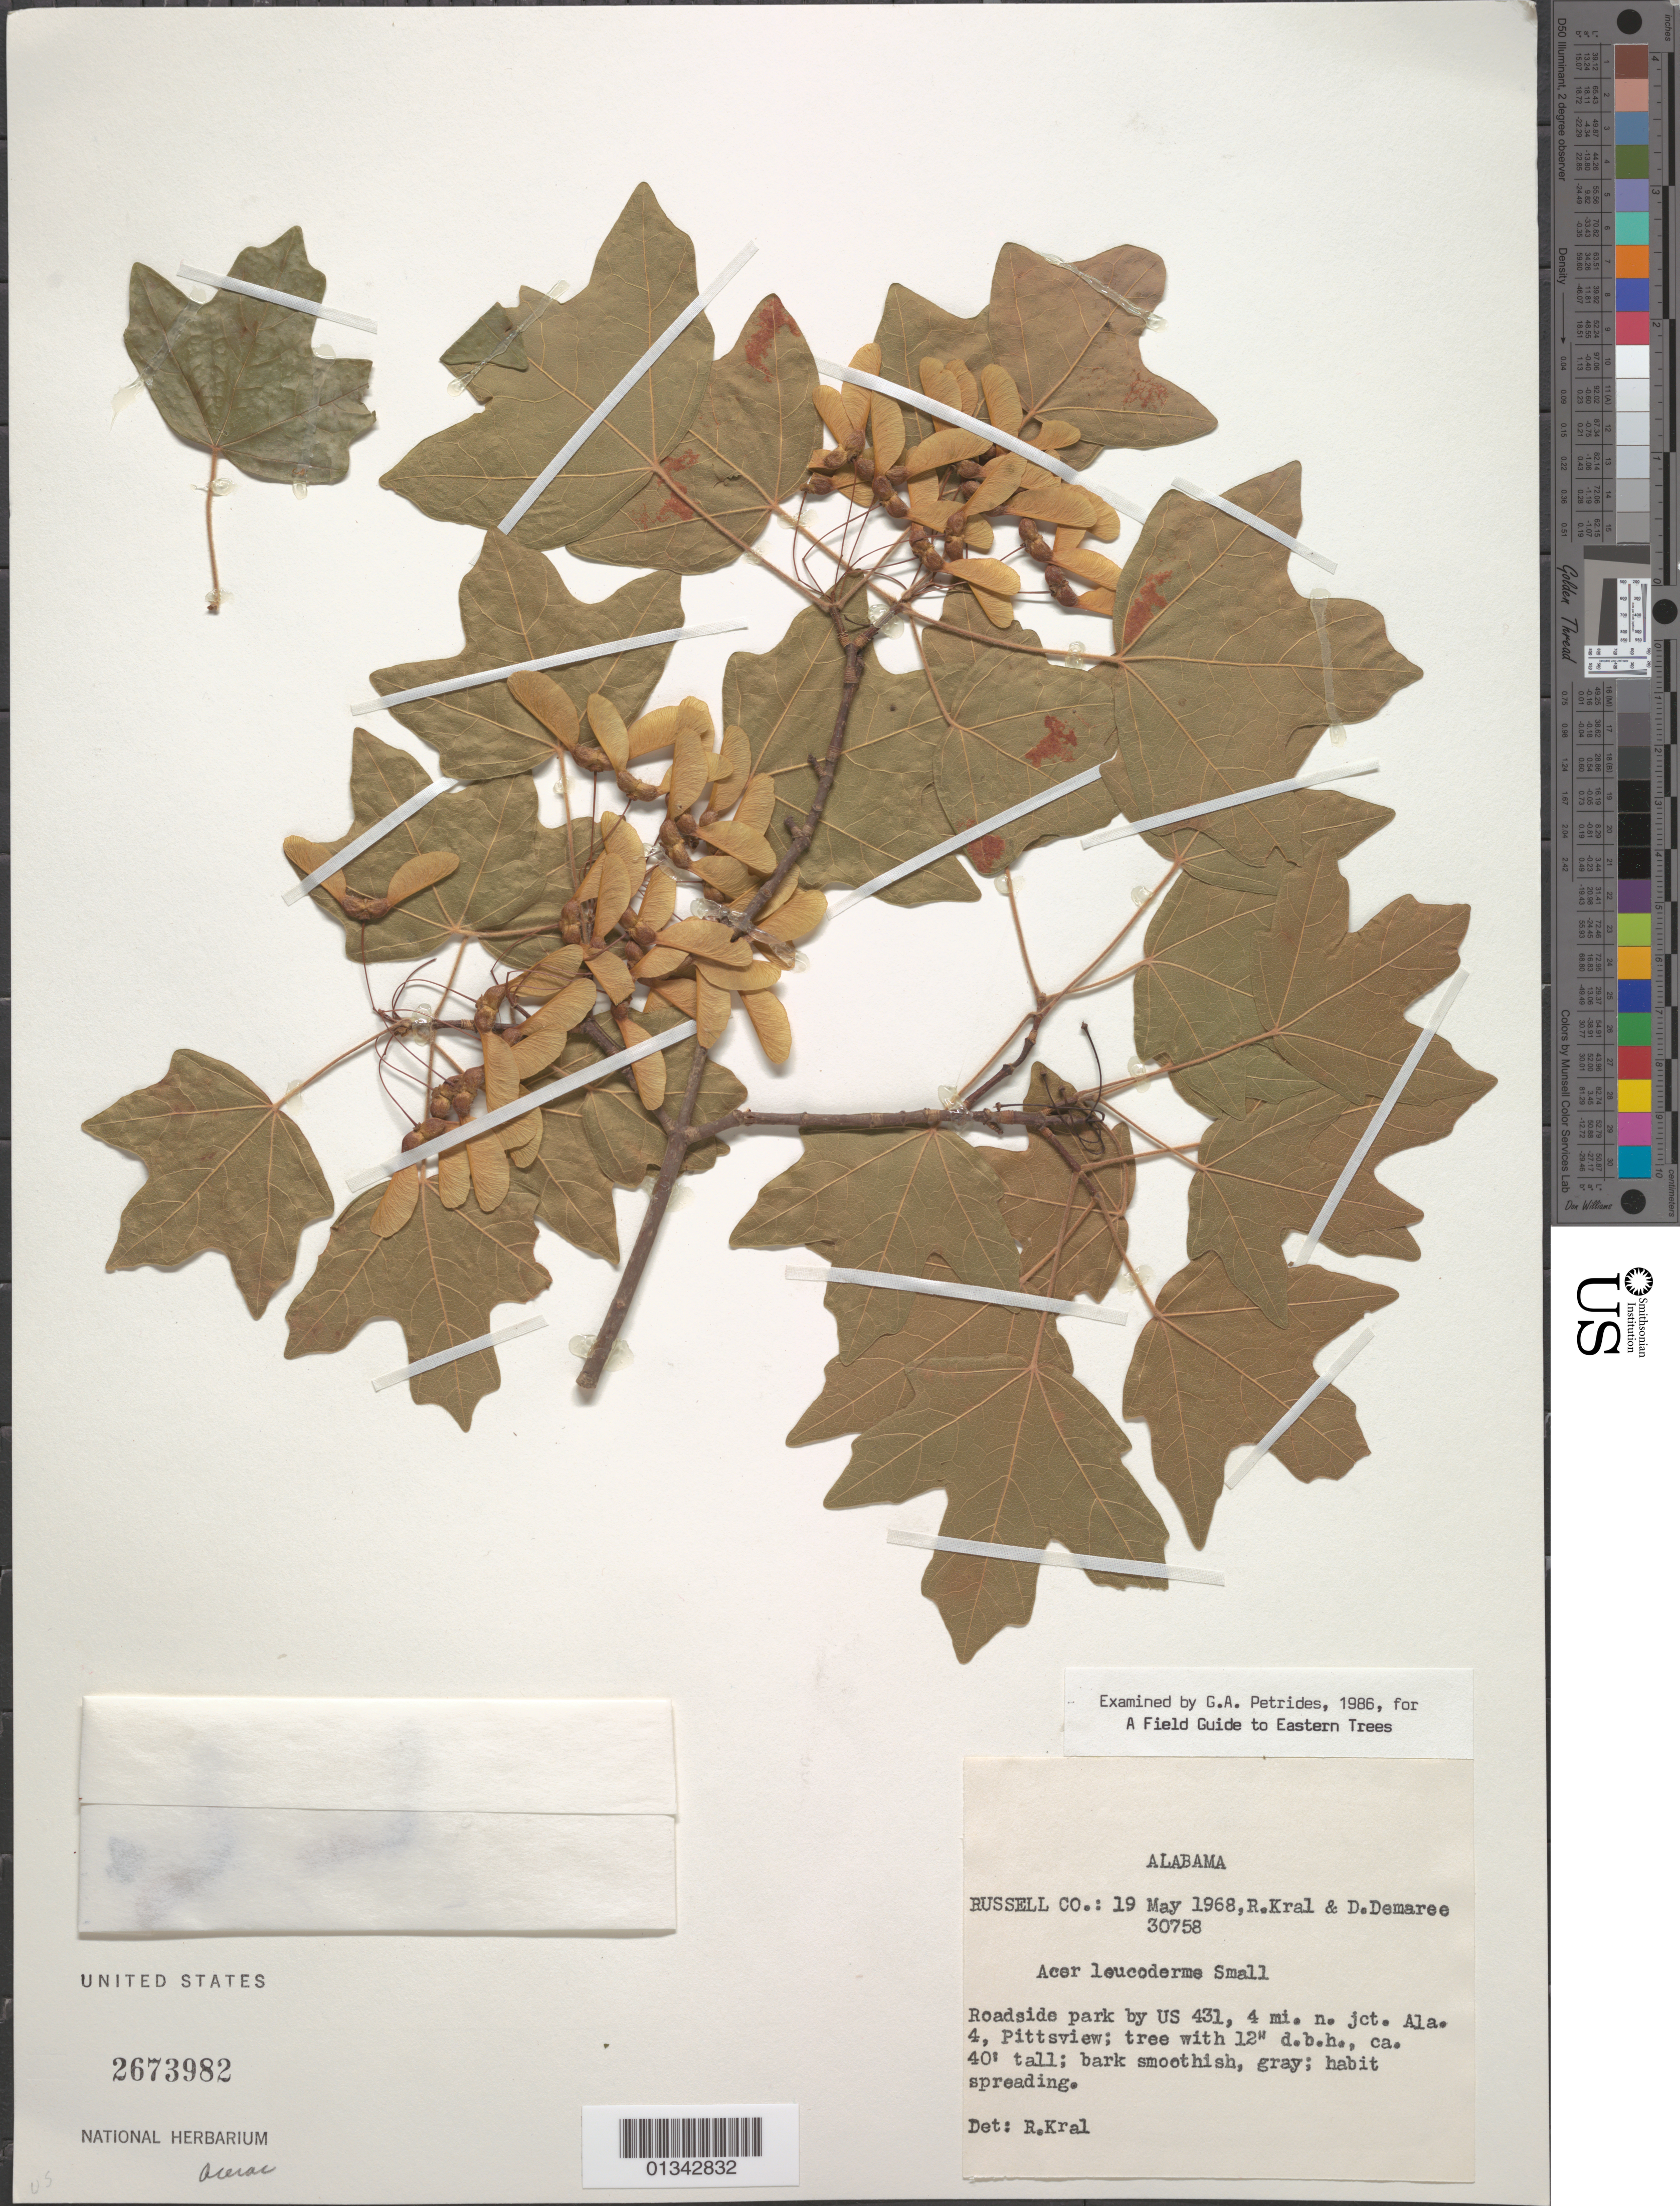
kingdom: Plantae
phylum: Tracheophyta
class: Magnoliopsida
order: Sapindales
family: Sapindaceae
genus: Acer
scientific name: Acer saccharum subsp. leucoderme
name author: (Small) Desmarais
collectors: R. Kral & D. Demaree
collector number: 30758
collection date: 1968-05-19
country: United States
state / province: Alabama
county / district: Russell County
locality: Russell County, roadside park by US 431, 4 miles N jct. Ala. 4, Pittsview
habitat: Roadside park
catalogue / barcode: US 2673982